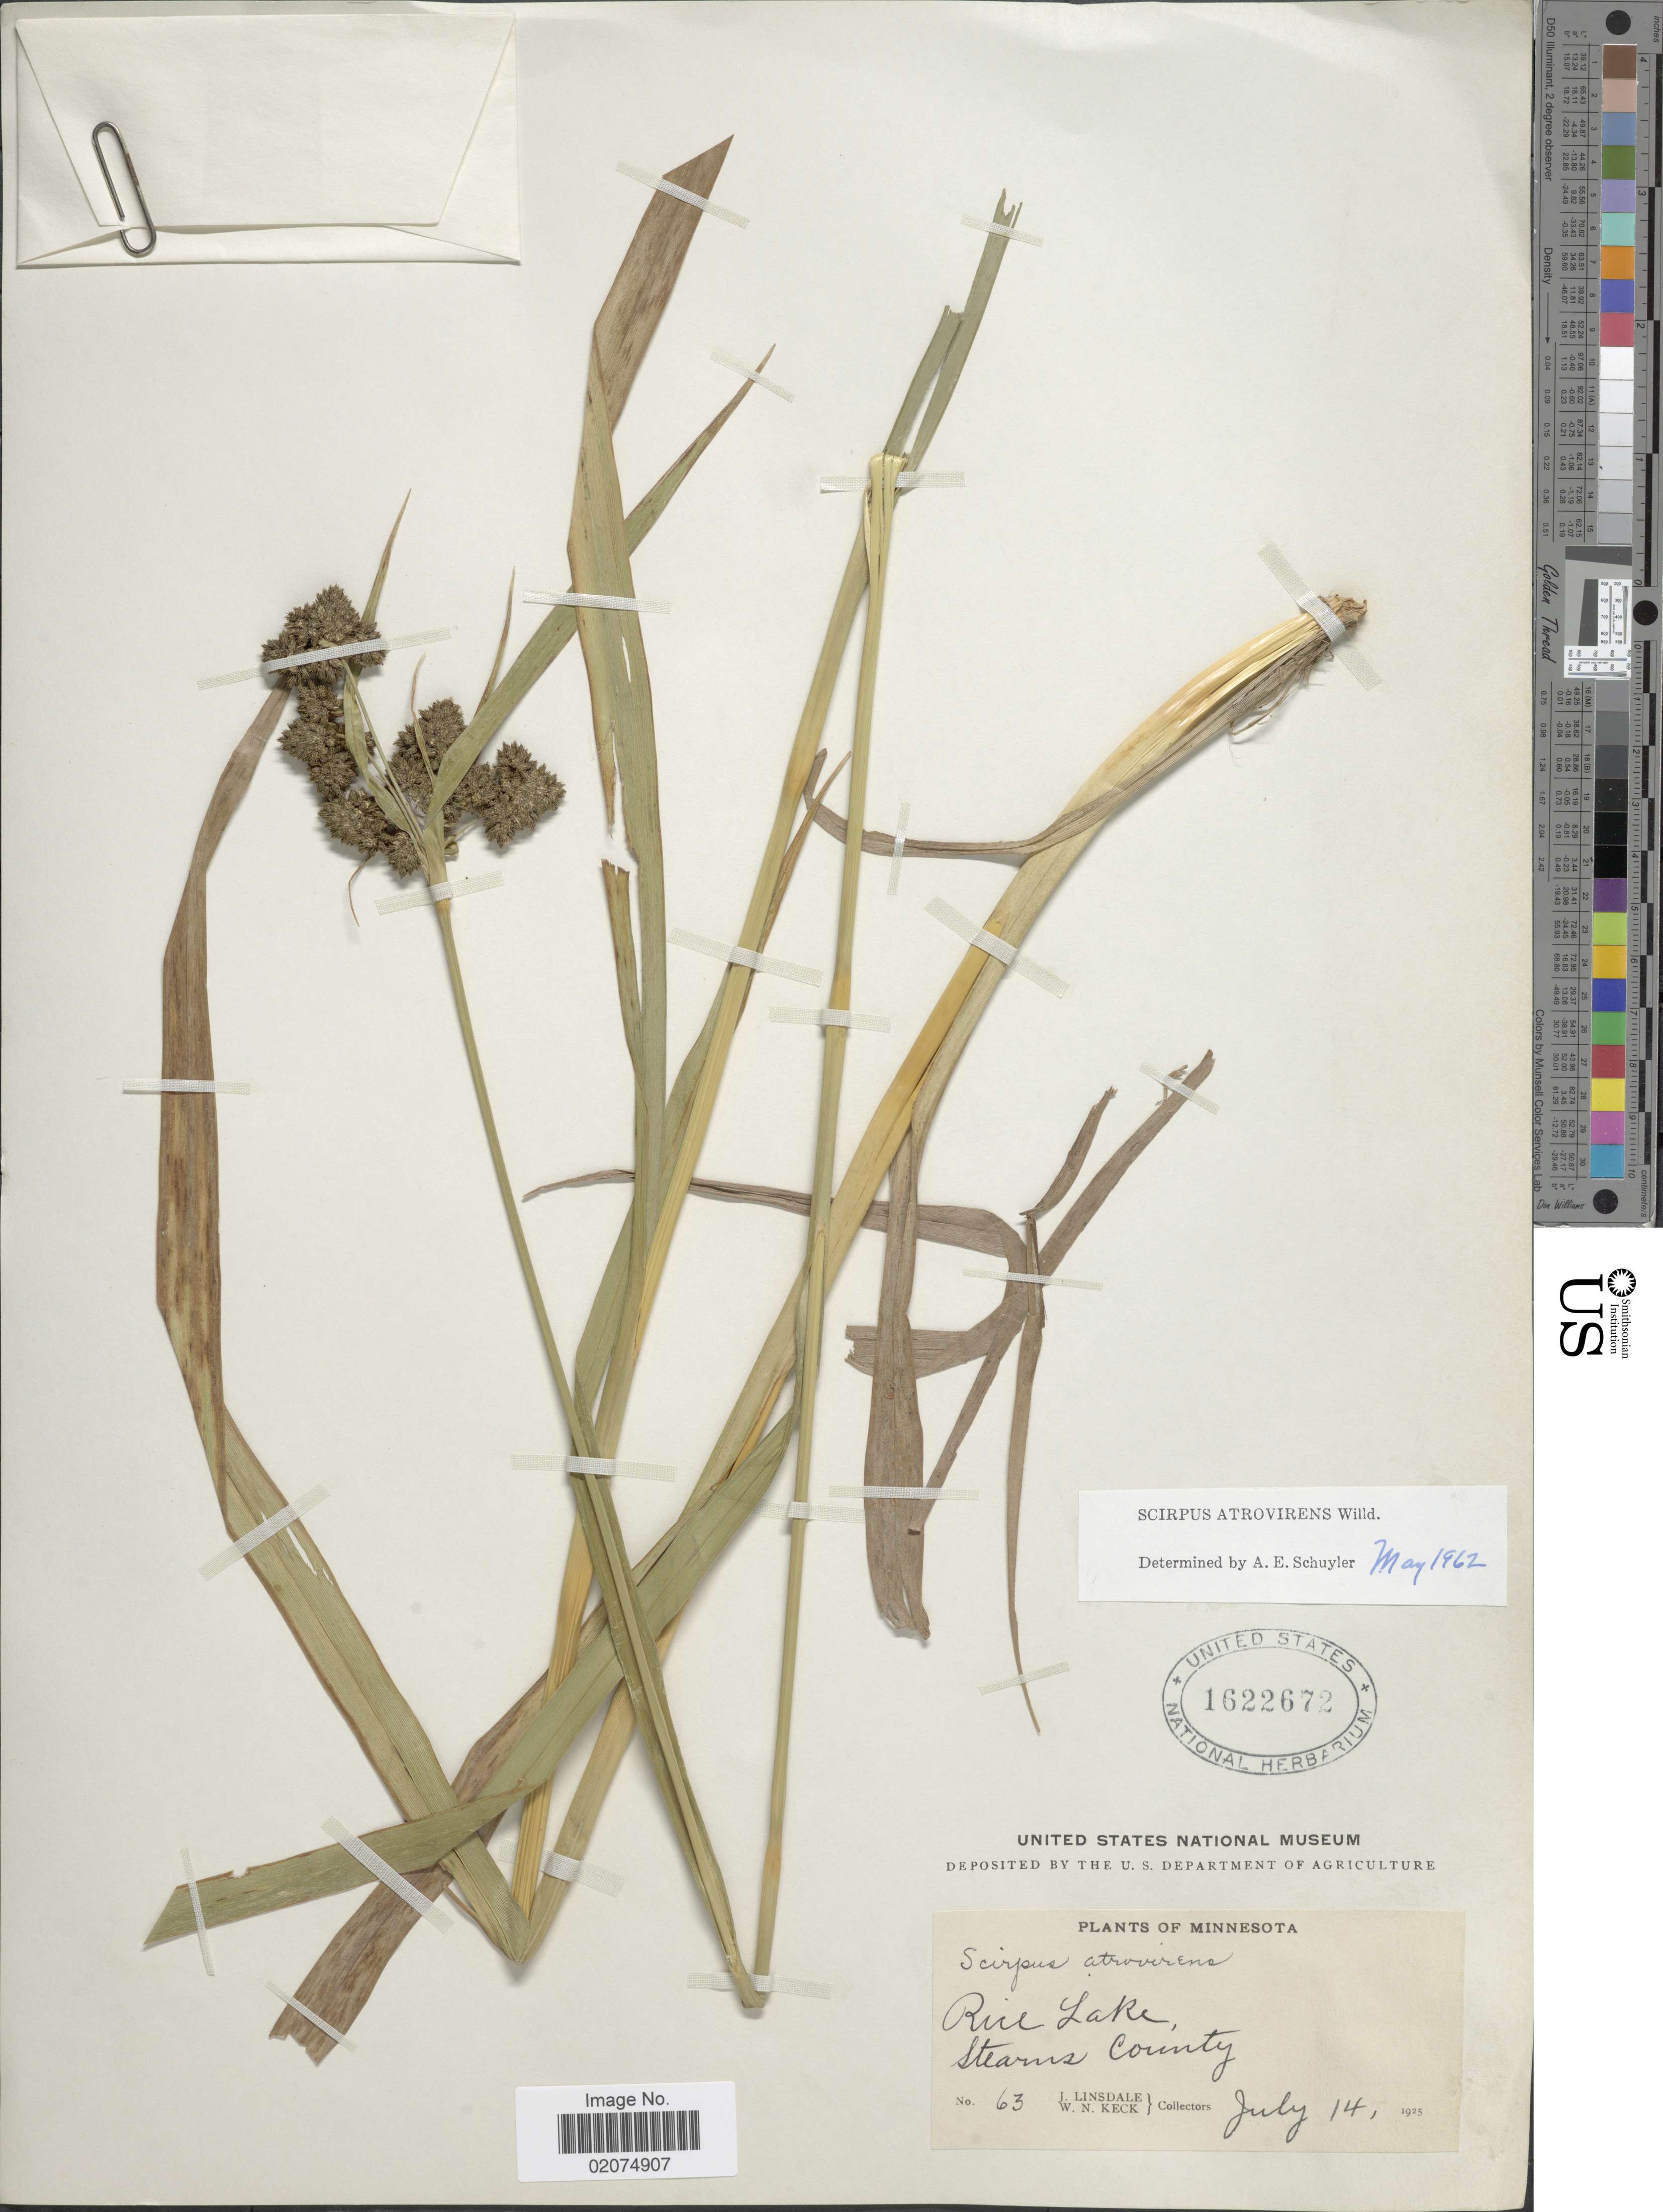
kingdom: Plantae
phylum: Tracheophyta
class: Liliopsida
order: Poales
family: Cyperaceae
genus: Scirpus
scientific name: Scirpus atrovirens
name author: Willd.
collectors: J. Linsdale & W. Keck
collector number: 63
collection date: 1925-07-14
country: United States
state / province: Minnesota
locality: Rice Lake, Stearns County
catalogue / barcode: US 1622672